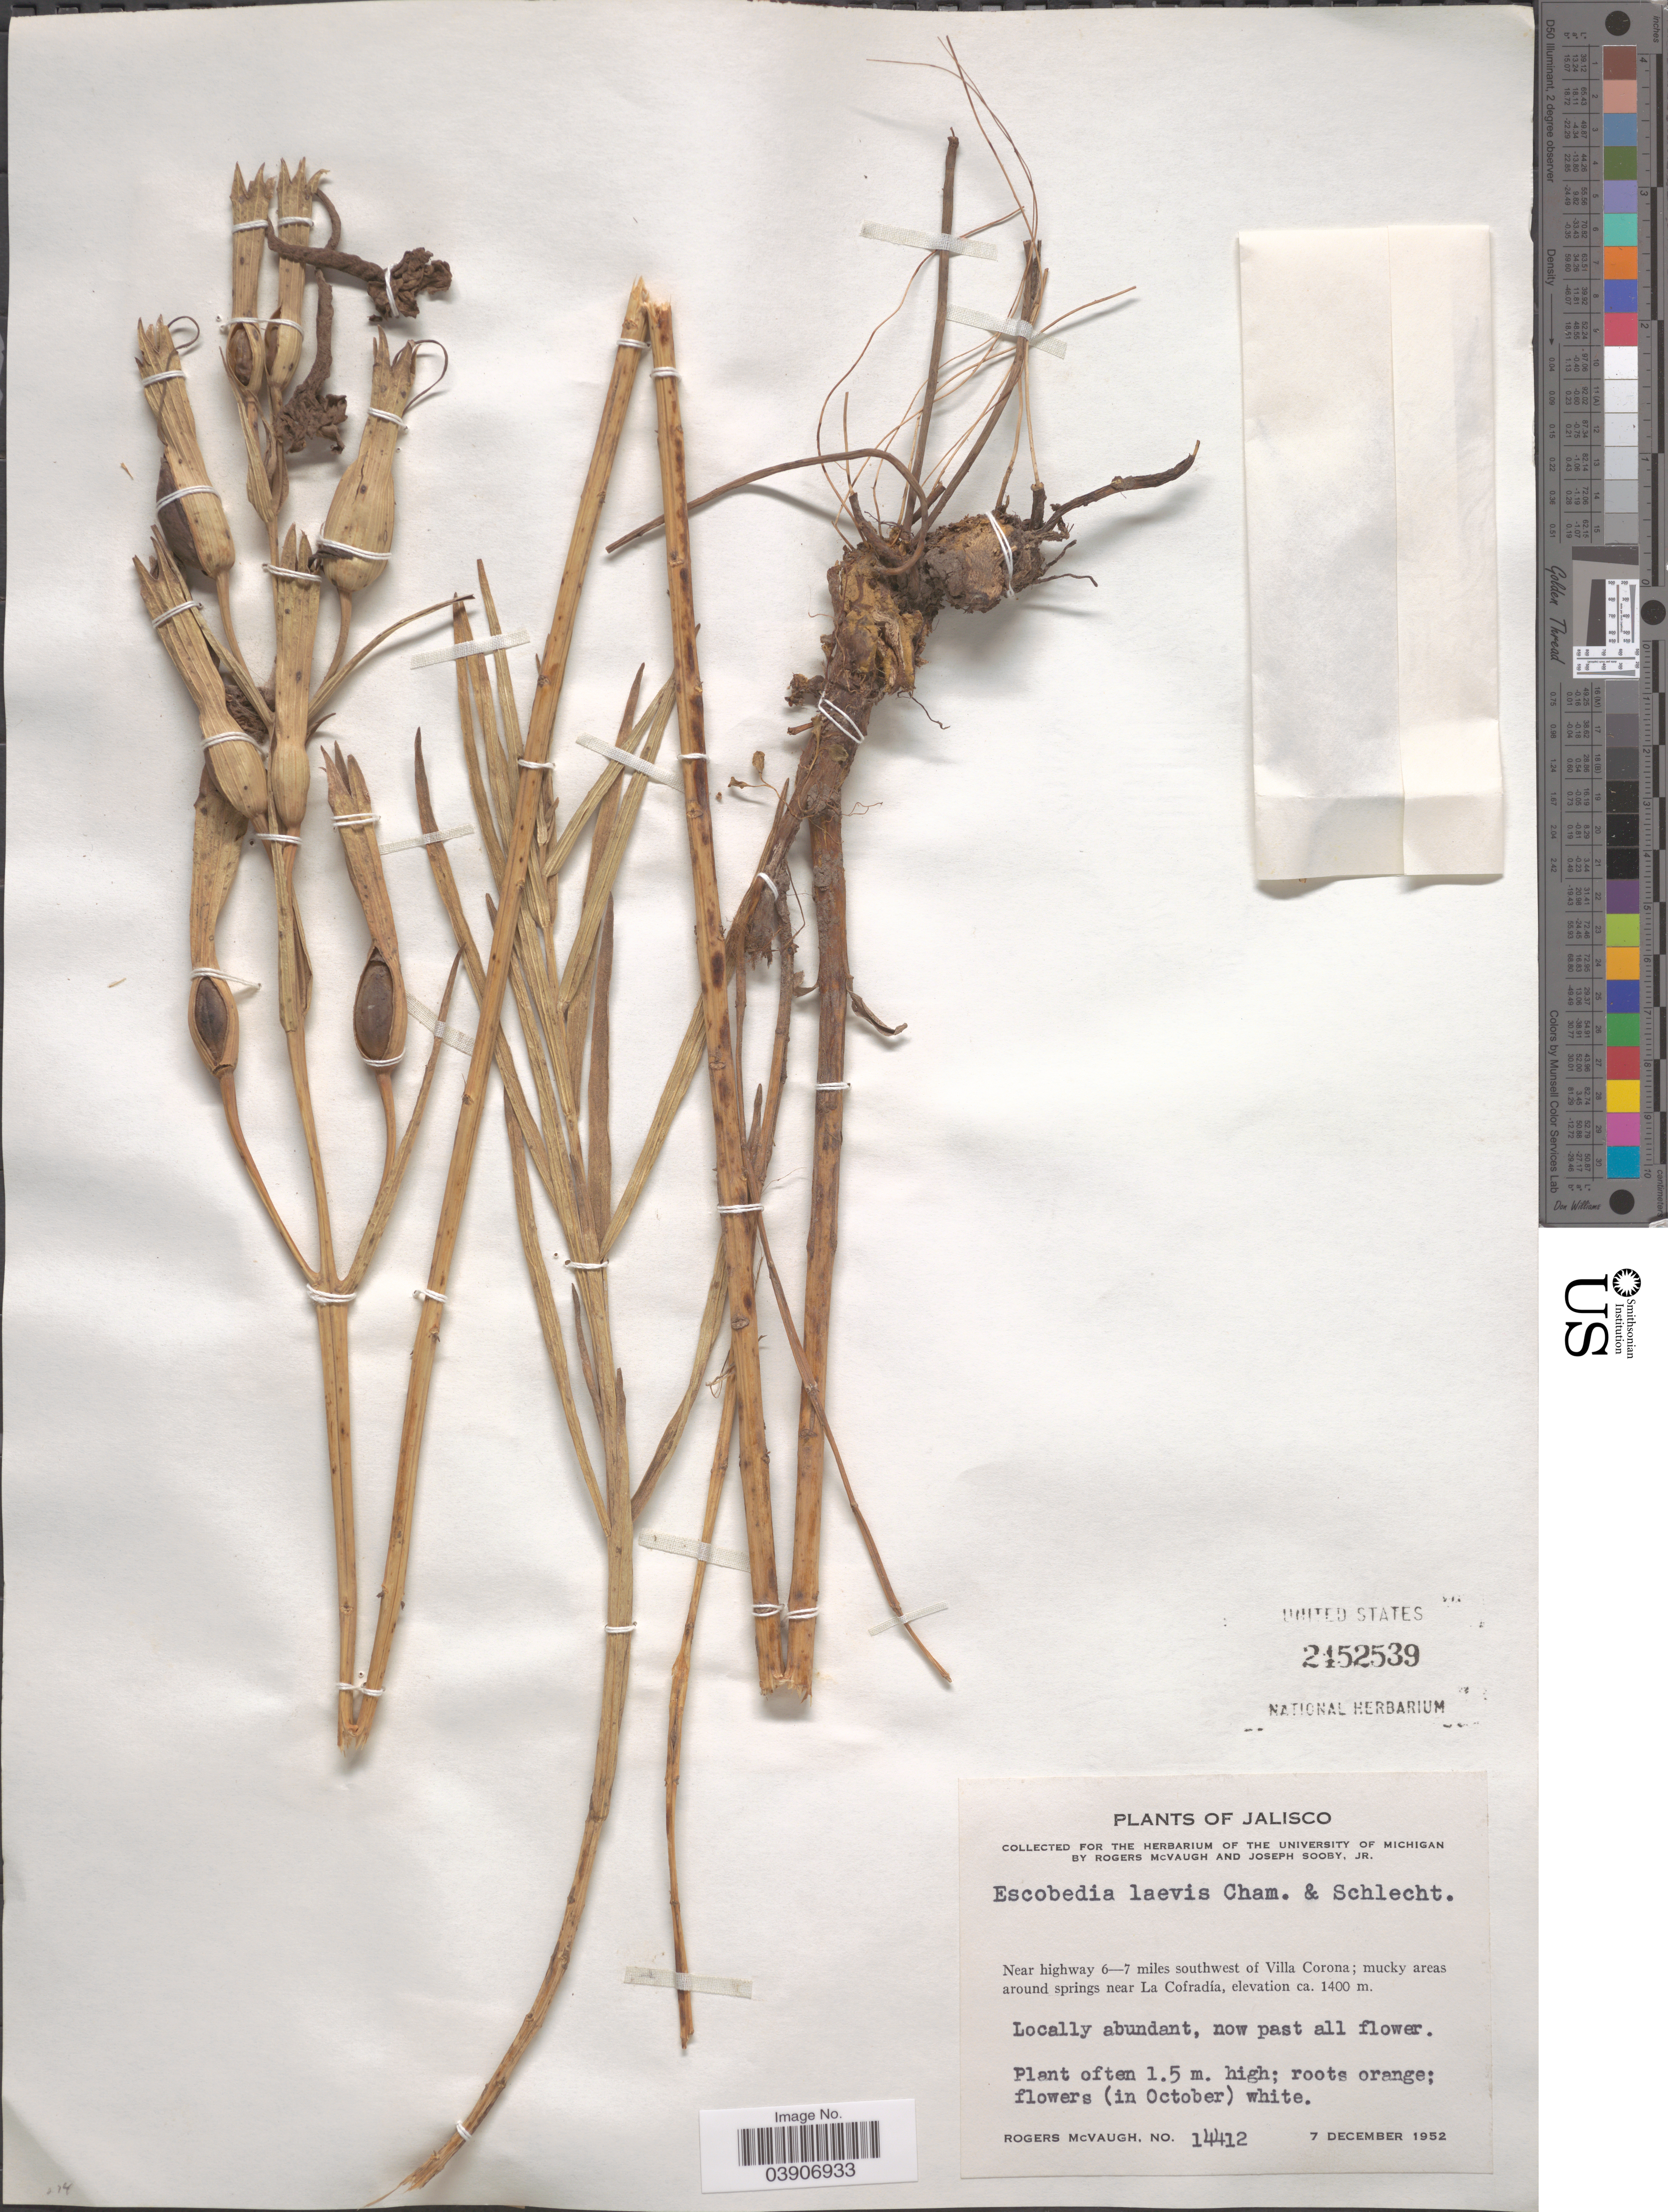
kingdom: Plantae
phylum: Tracheophyta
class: Magnoliopsida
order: Lamiales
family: Orobanchaceae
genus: Escobedia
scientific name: Escobedia laevis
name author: Schltdl. & Cham.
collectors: R. McVaugh & J. Sooby Jr.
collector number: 14412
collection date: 1952-12-07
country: Mexico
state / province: Jalisco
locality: Near highway 6-7 miles southwest of Villa Corona; mucky areas around springs near La Cofradía.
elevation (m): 1400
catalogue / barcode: US 2452539